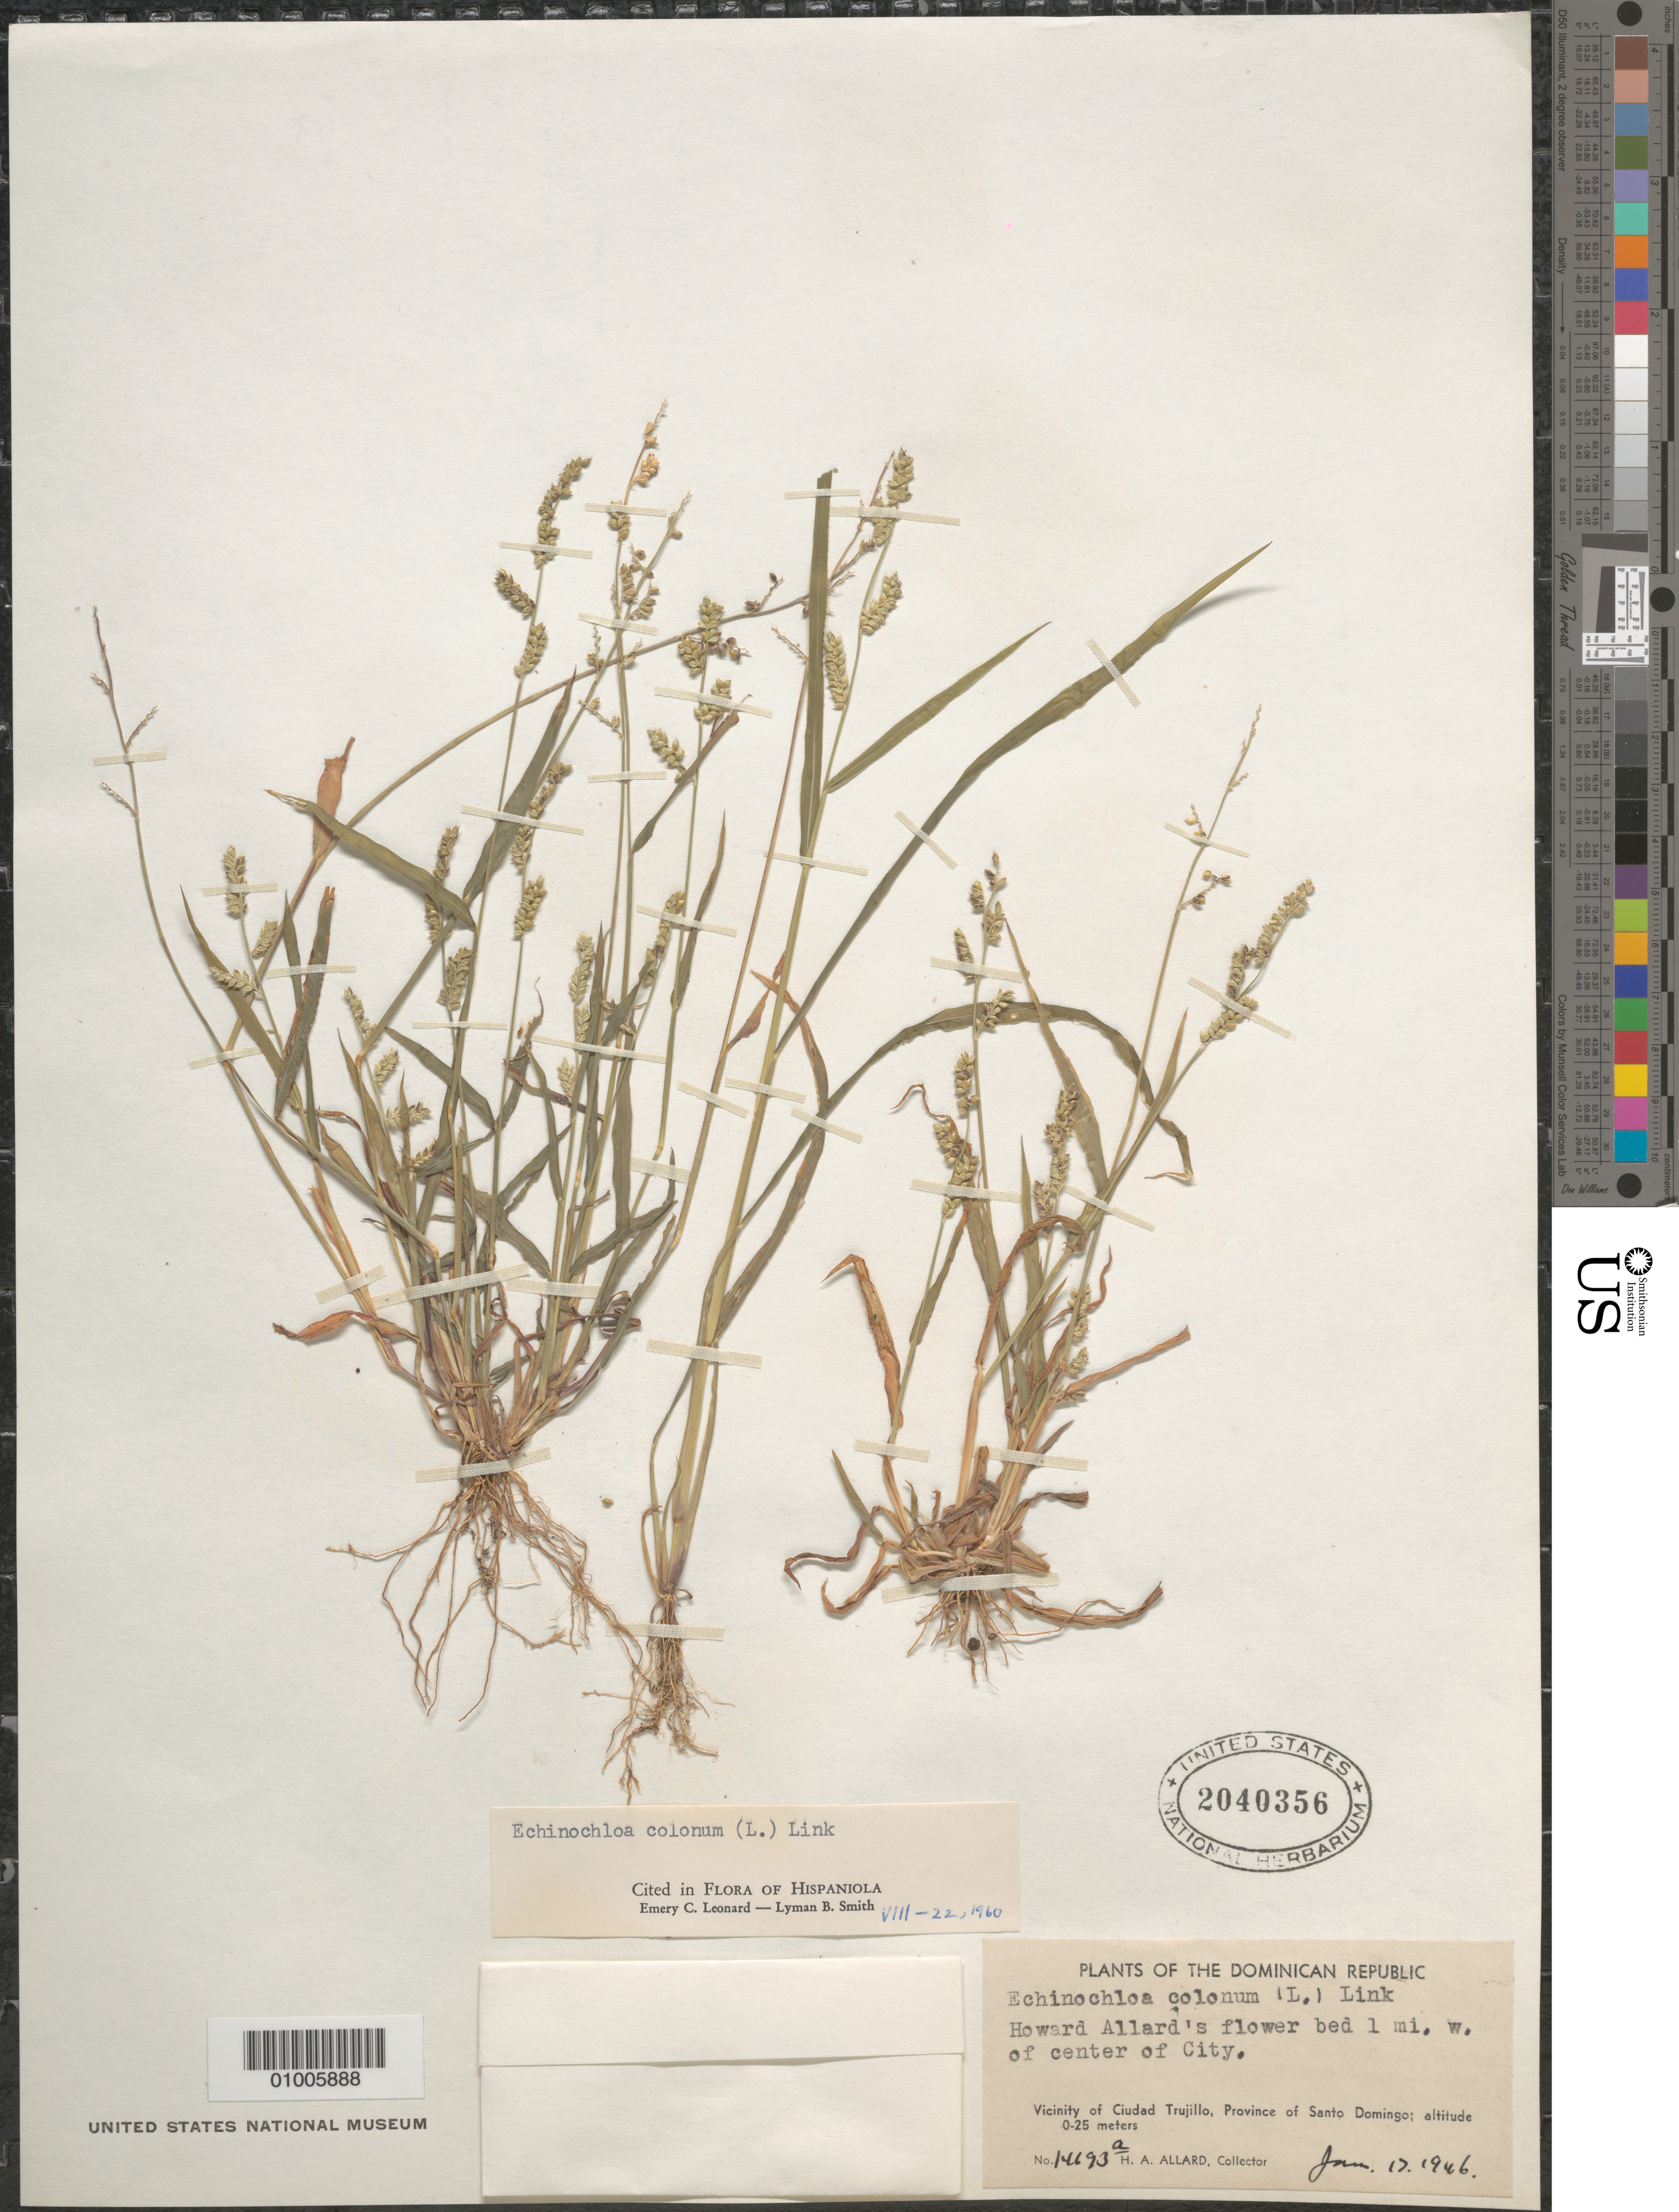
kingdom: Plantae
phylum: Tracheophyta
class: Liliopsida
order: Poales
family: Poaceae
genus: Echinochloa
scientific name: Echinochloa colona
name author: (L.) Link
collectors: H. A. Allard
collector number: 14693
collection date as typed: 17 Jan 1946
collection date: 1946-01-17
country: Dominican Republic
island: Hispaniola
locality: Near ciudad de Trujillo.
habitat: on flower bed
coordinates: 0 N, 0 E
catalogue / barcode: US 2040356